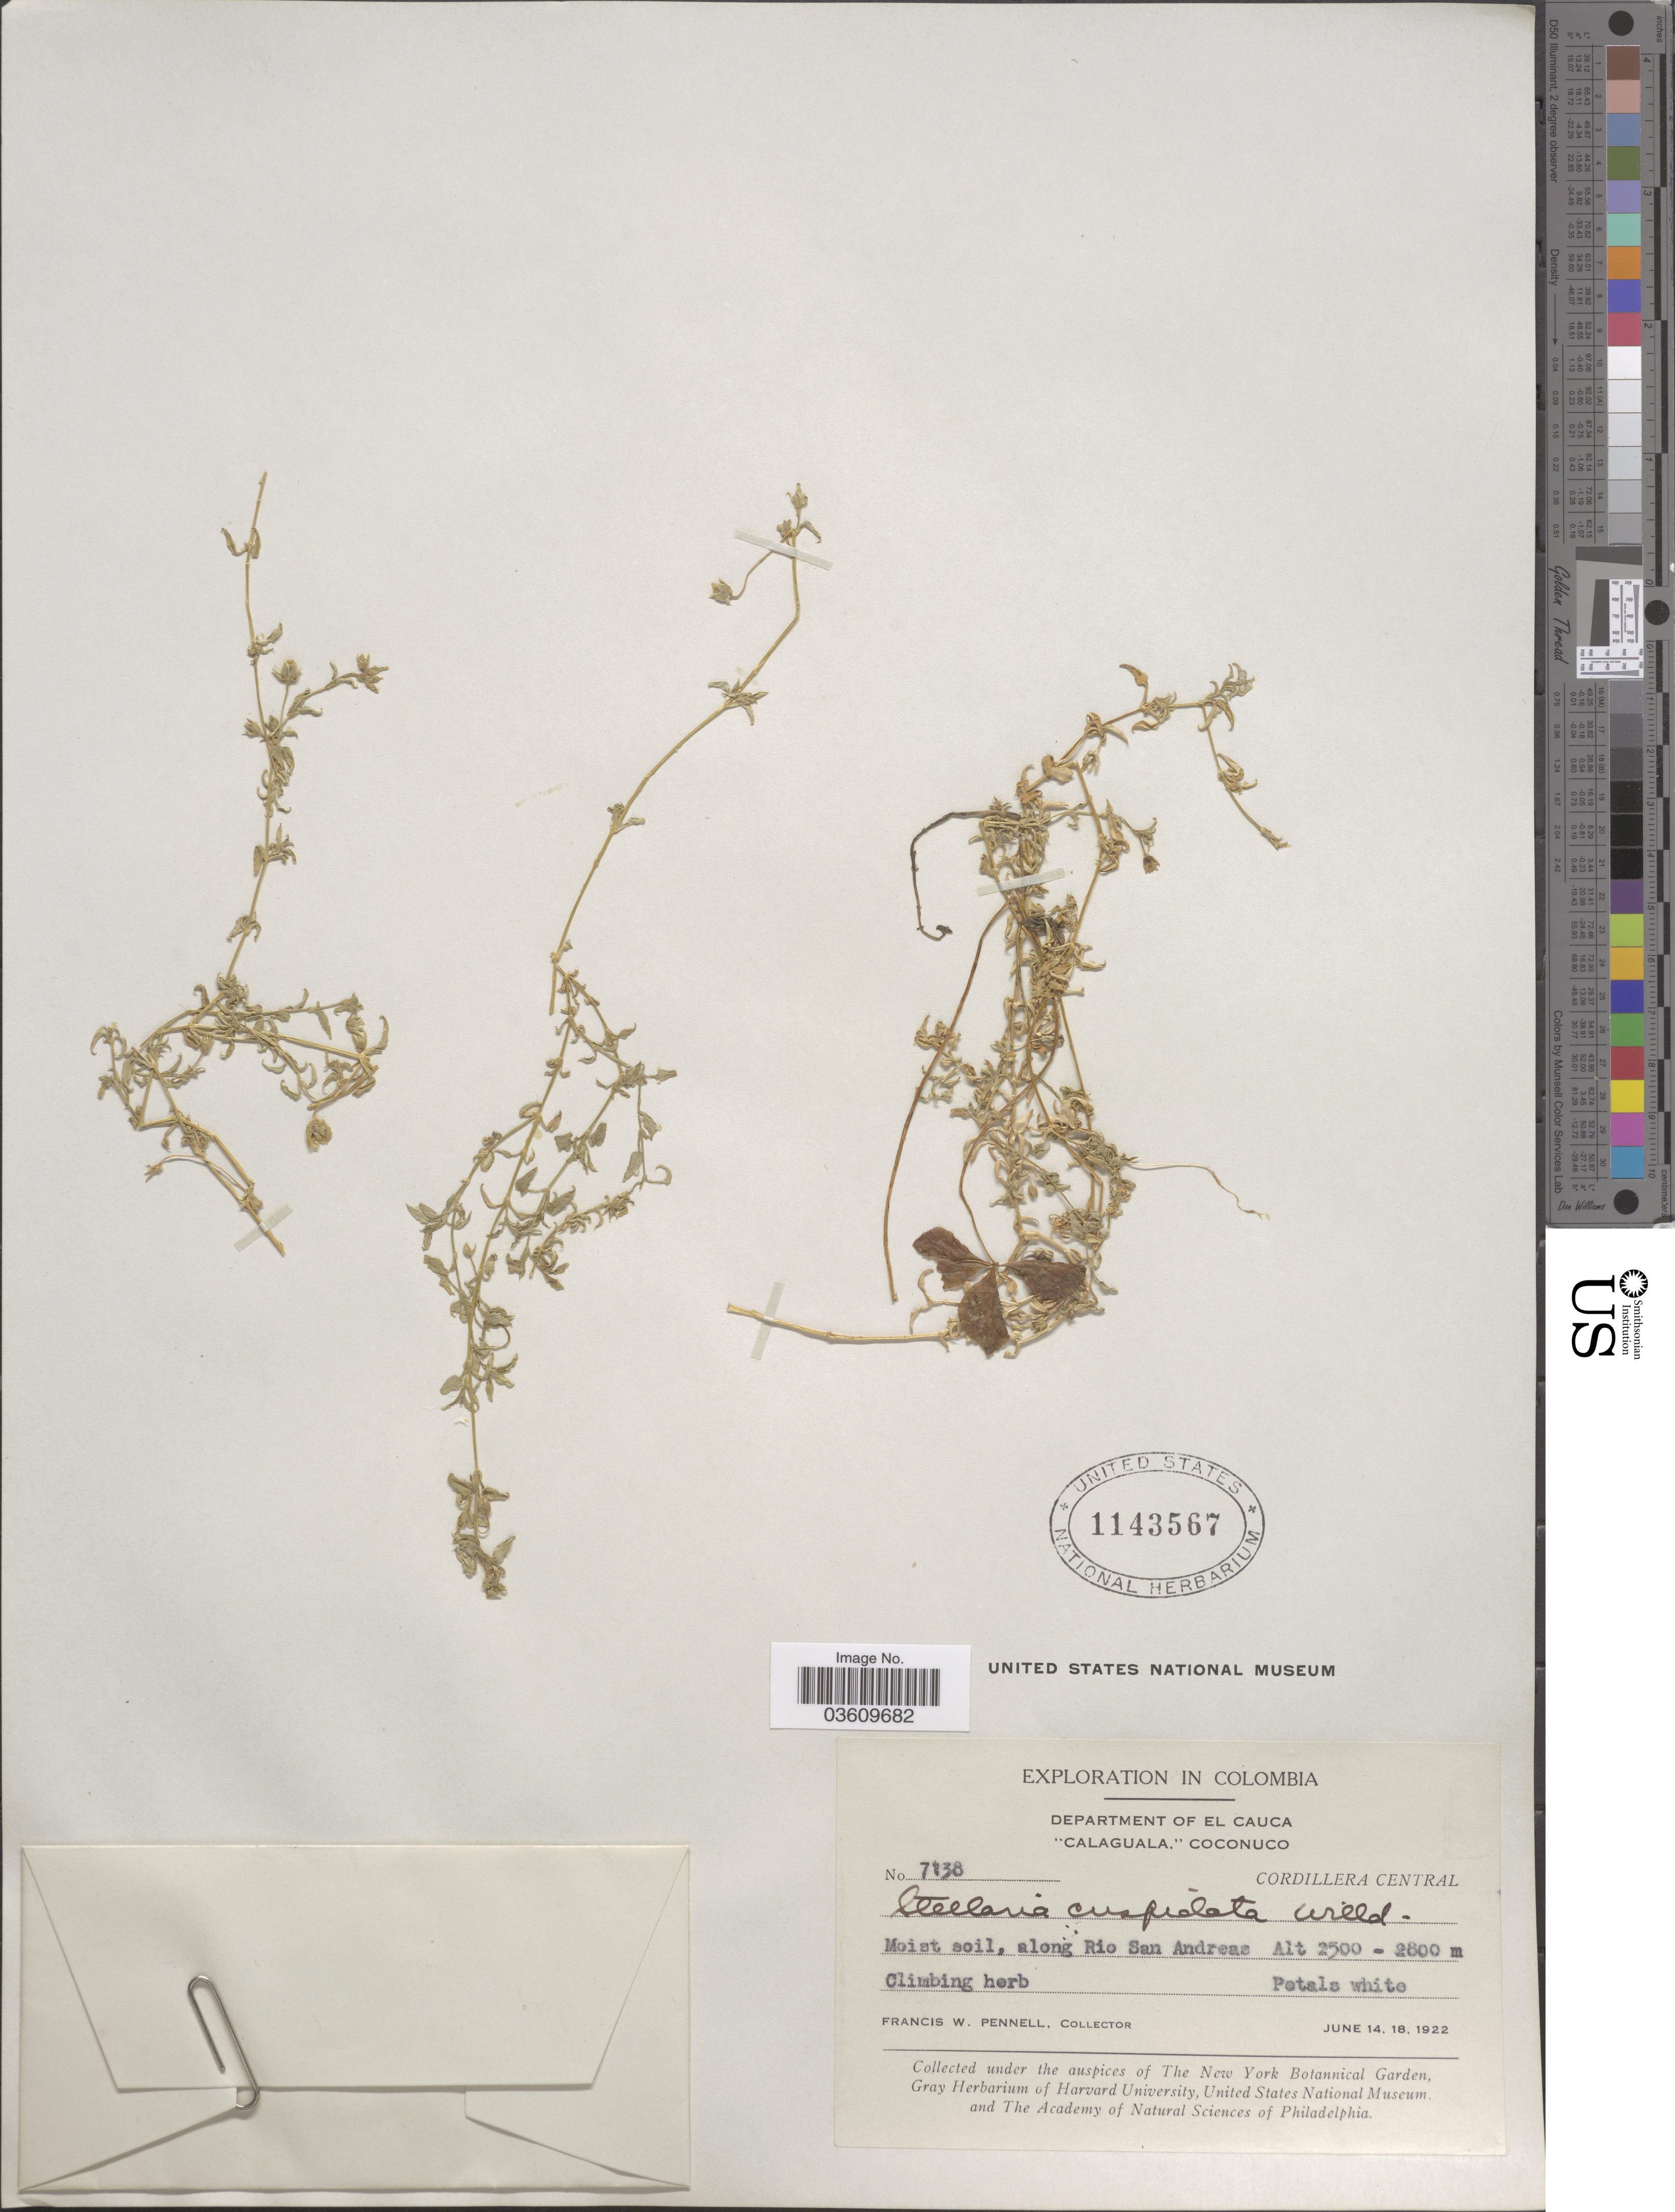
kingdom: Plantae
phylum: Tracheophyta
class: Magnoliopsida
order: Caryophyllales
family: Caryophyllaceae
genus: Stellaria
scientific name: Stellaria cuspidata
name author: Willd. ex Schltdl.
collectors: F. W. Pennell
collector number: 7138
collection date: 1922-06-14/1922-06-18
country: Colombia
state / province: Cauca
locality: Department of El Cauca. "Calaguala," Coconuco. Cordillera Central. Along Rio San Andreas.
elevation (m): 2500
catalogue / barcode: US 1143567